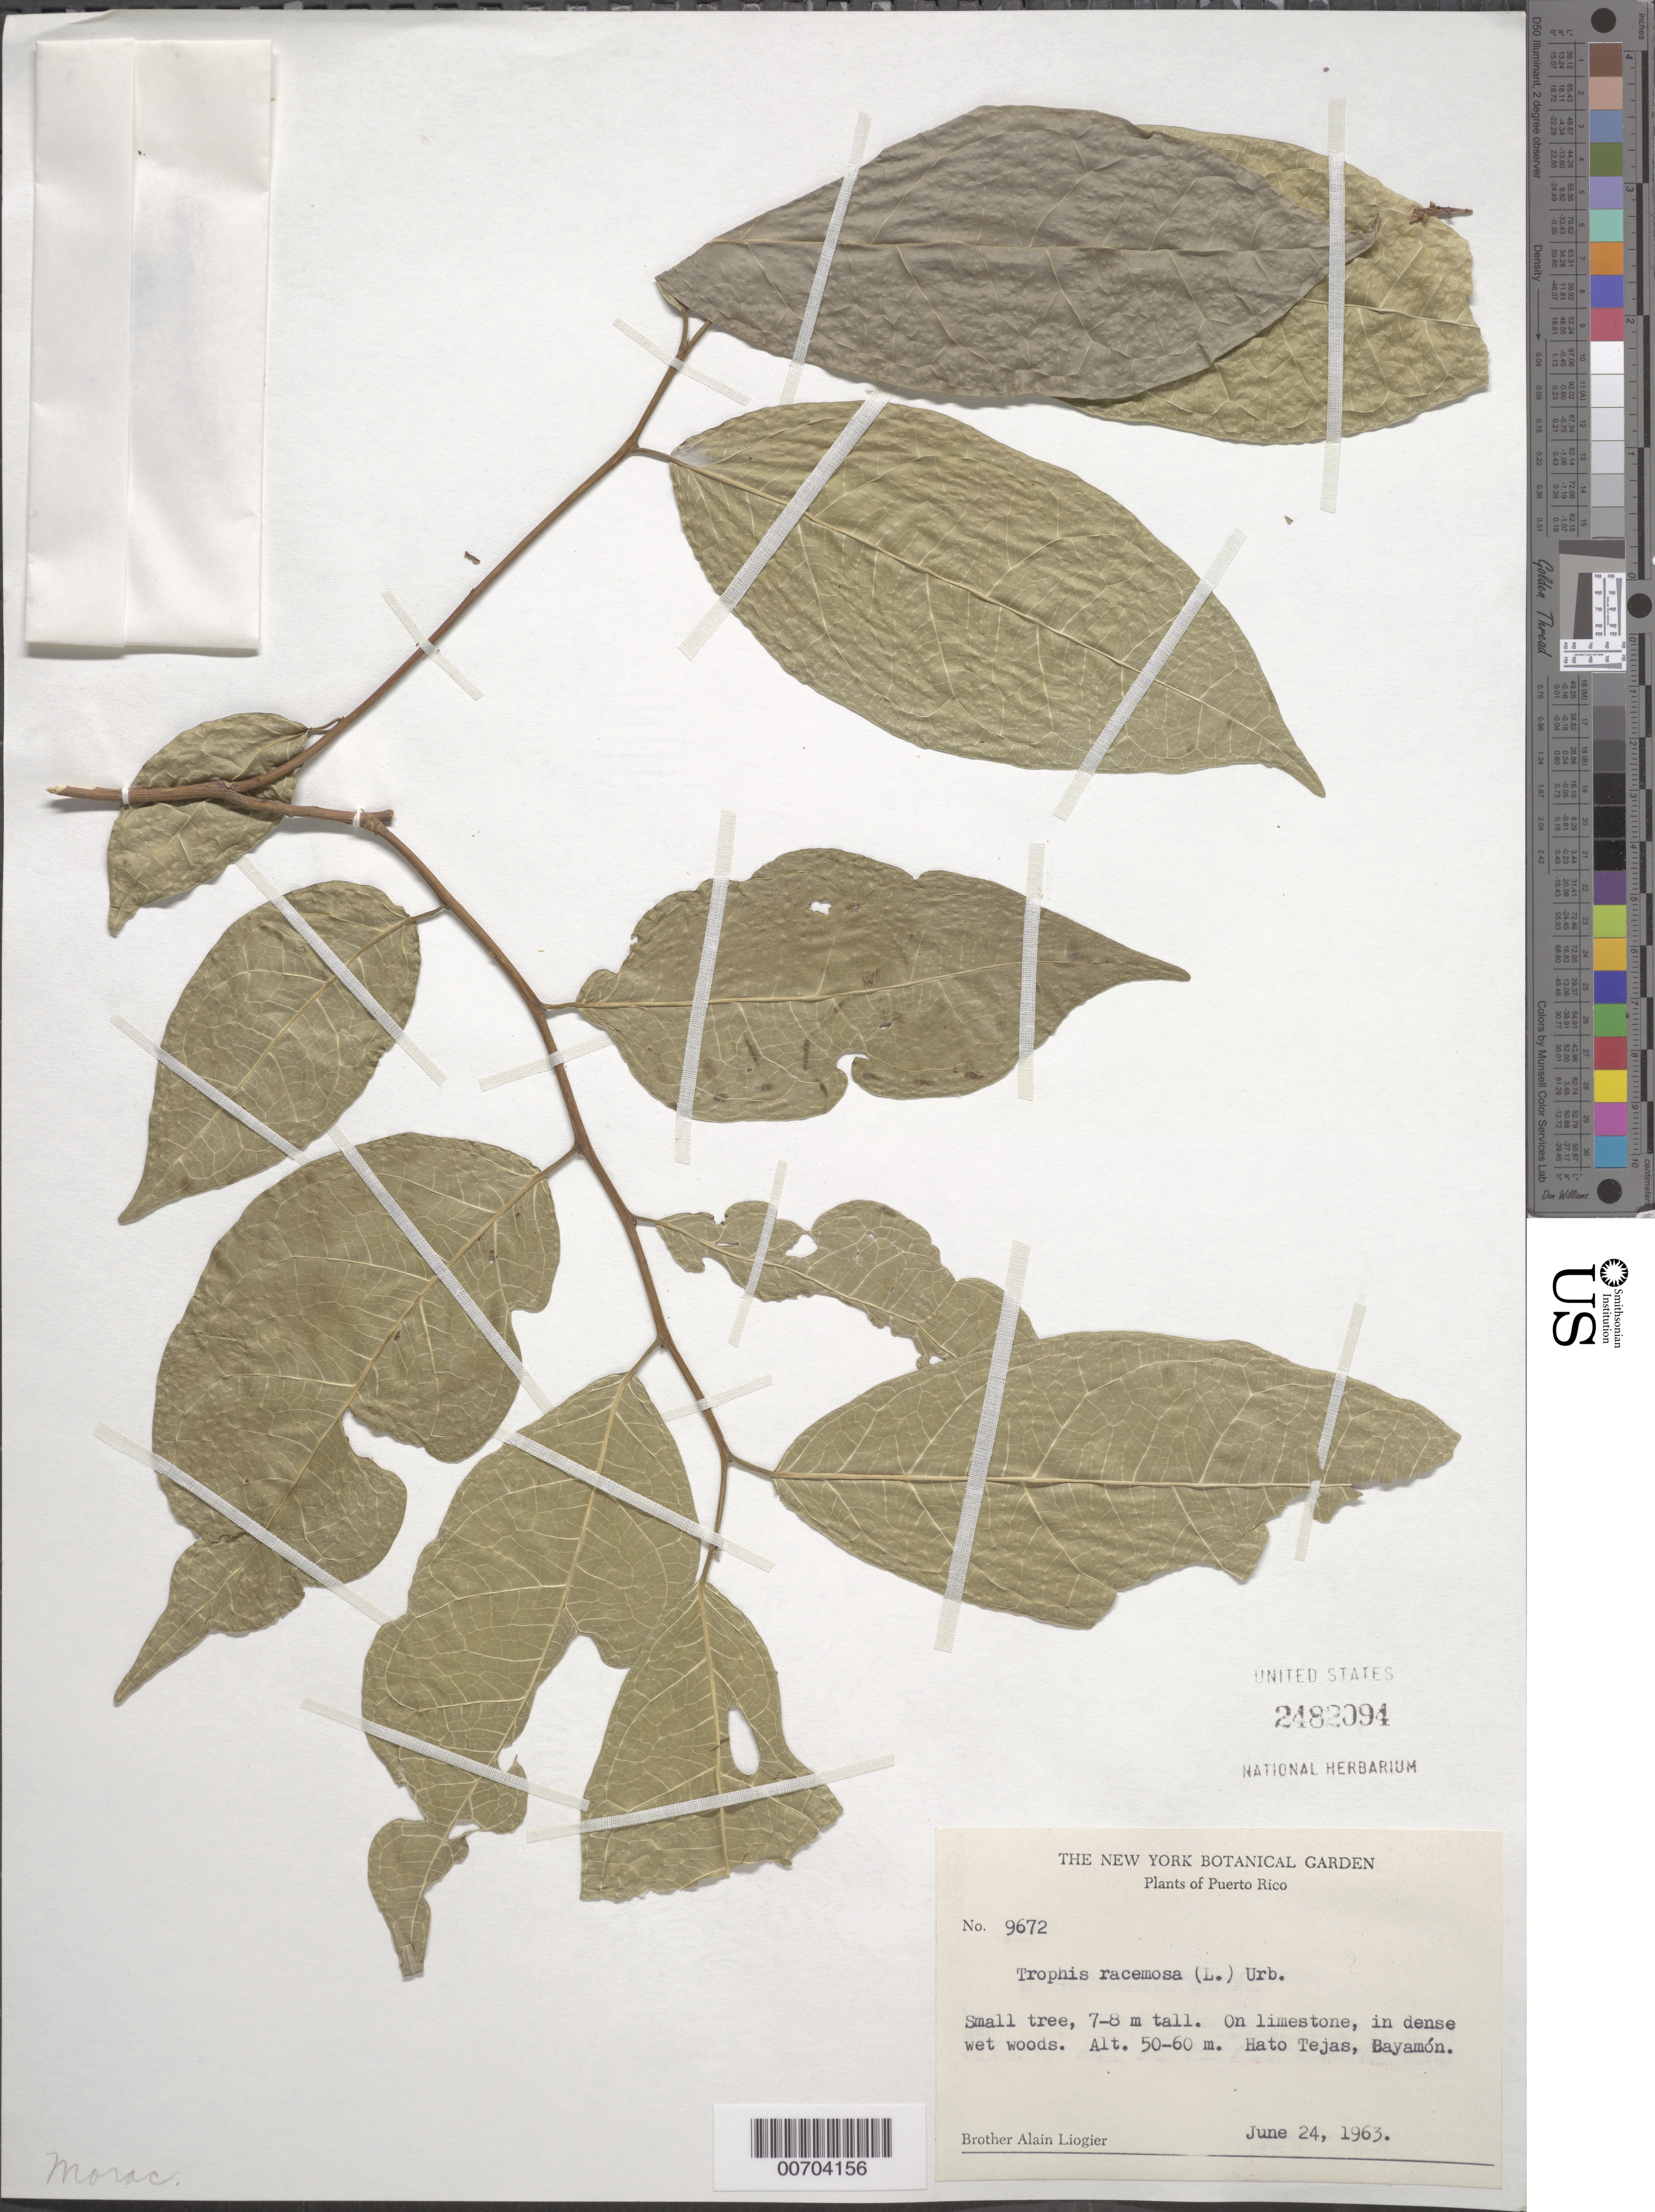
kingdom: Plantae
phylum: Tracheophyta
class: Magnoliopsida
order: Rosales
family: Moraceae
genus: Trophis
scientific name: Trophis racemosa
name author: (L.) Urb.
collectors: A. H. Liogier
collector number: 9672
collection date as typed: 24 Jun 1963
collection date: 1963-06-24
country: Puerto Rico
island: Greater Antilles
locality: Hato Tejas, Bayamón.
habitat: On limestone, in dense wet woods.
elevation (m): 50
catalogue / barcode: US 2482094